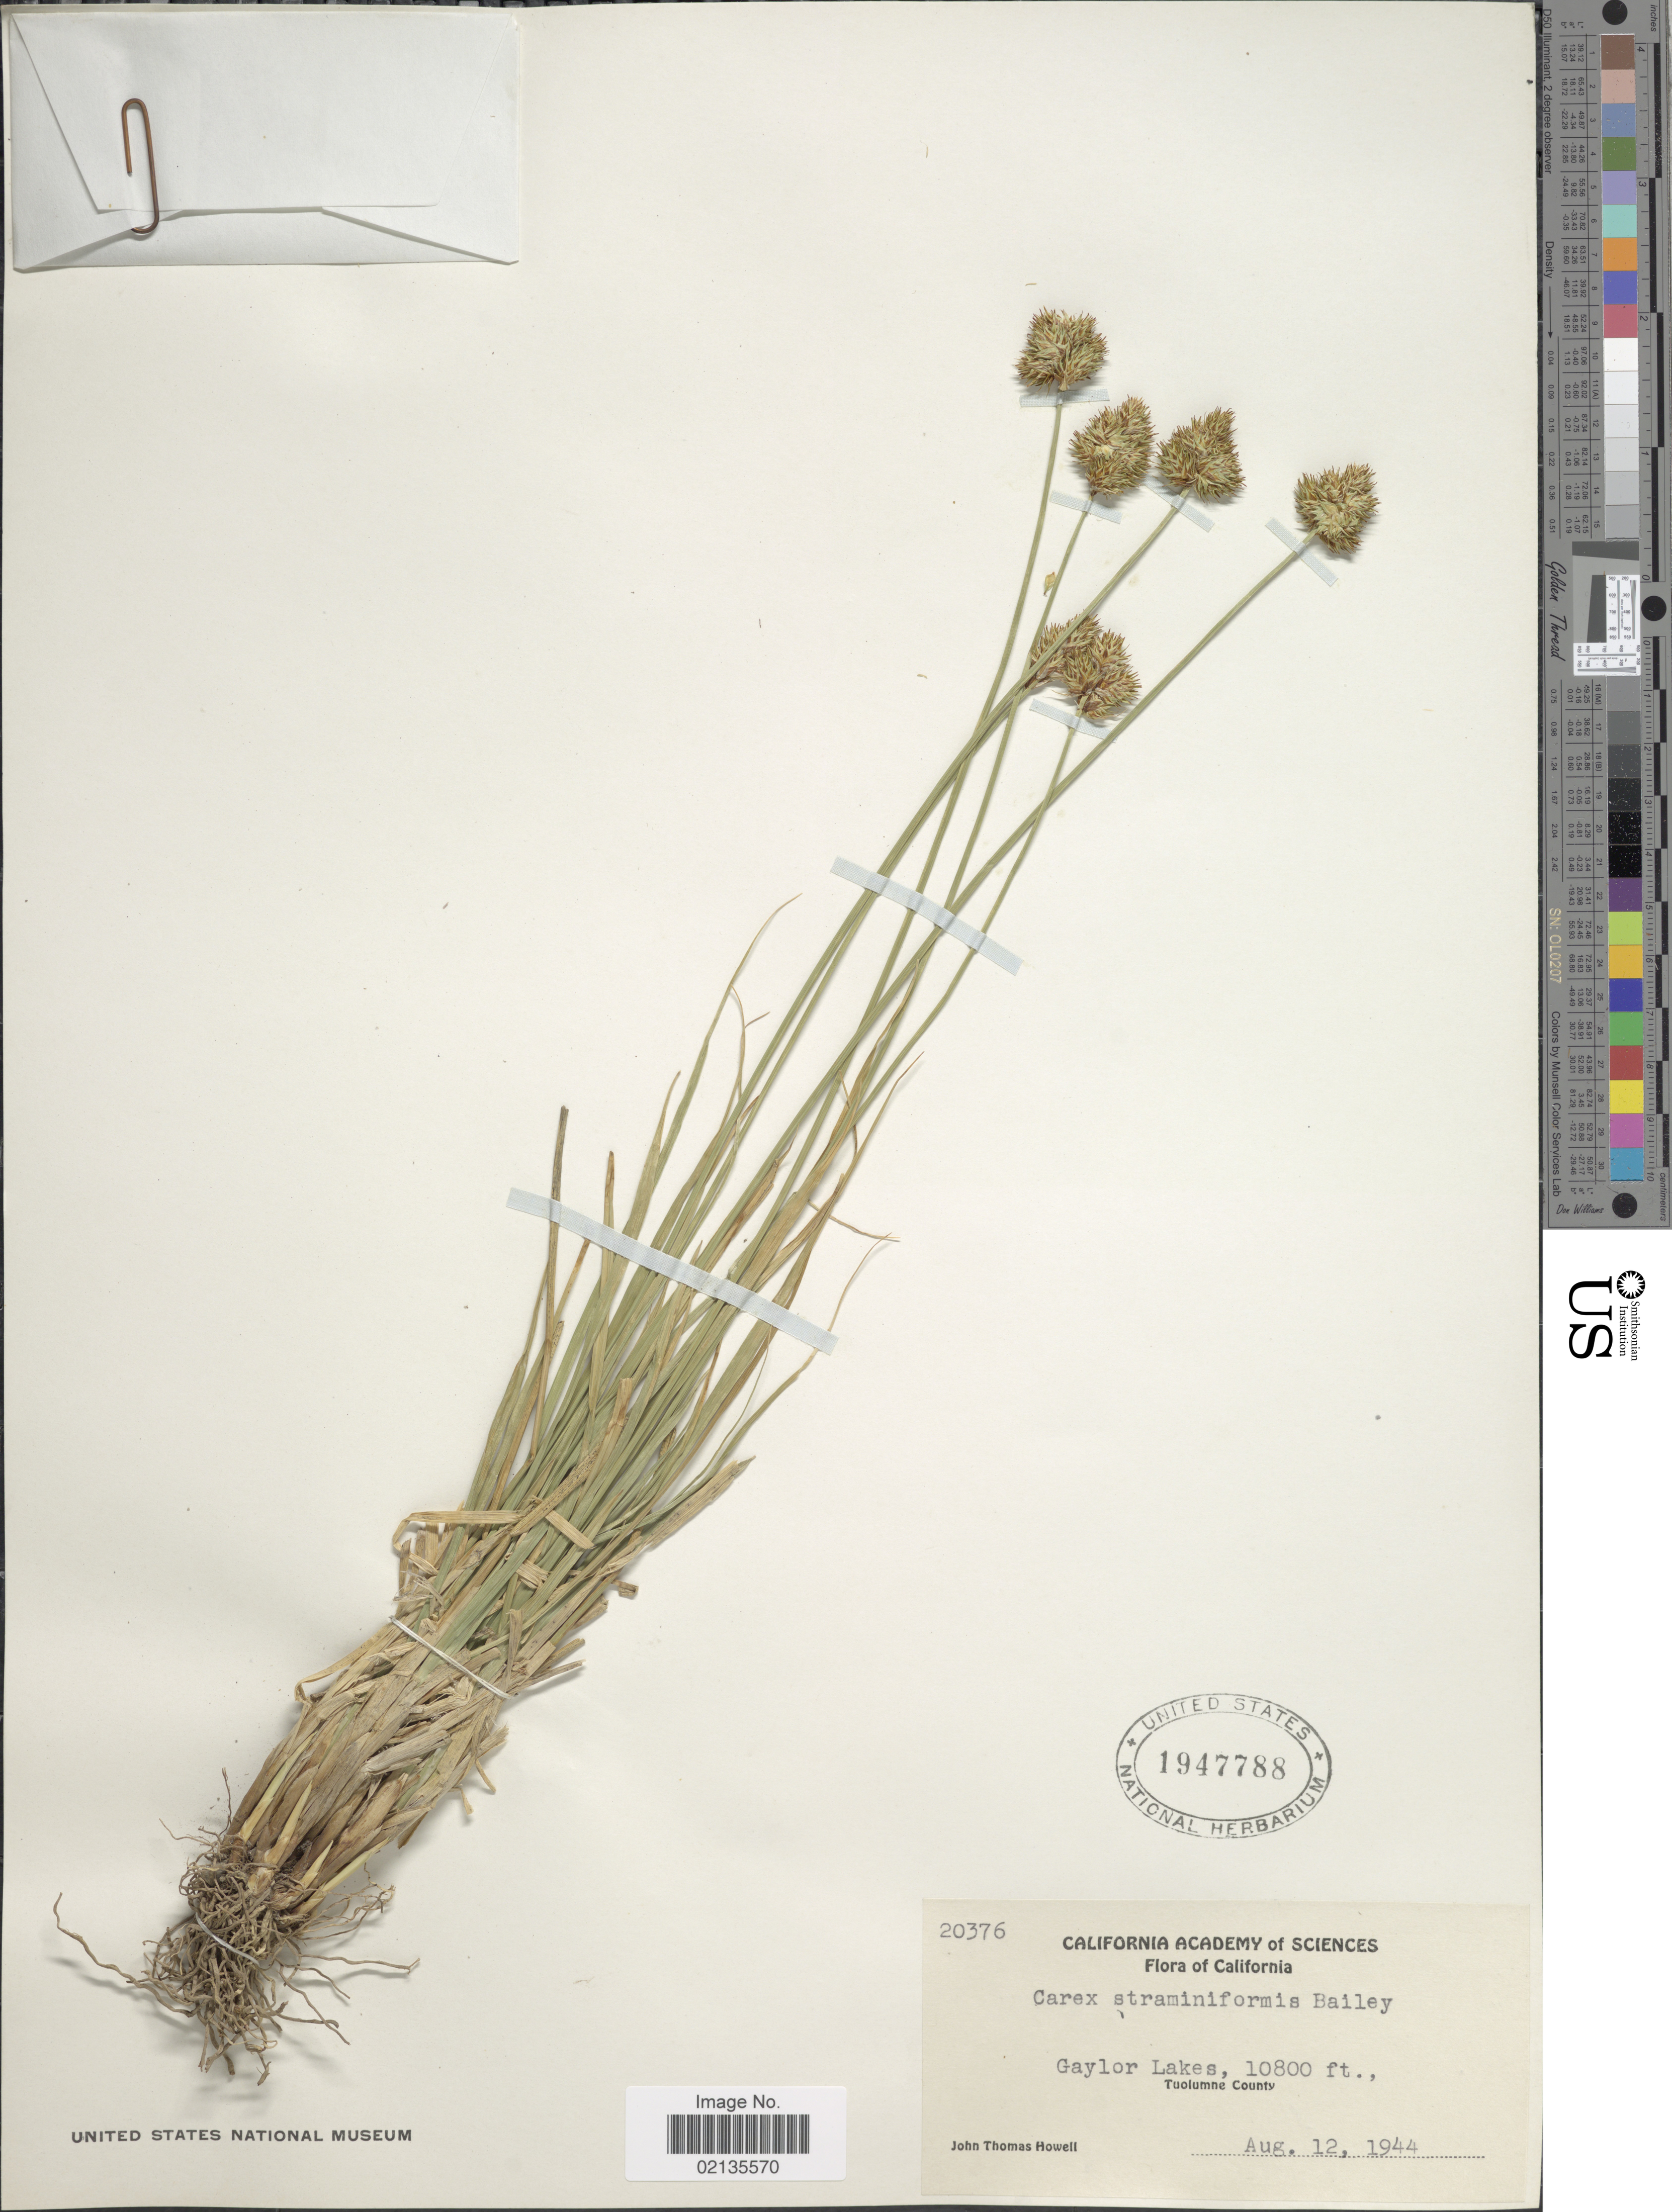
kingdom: Plantae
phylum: Tracheophyta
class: Liliopsida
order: Poales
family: Cyperaceae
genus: Carex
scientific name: Carex straminiformis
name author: L.H. Bailey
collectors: J. T. Howell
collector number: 20376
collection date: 1944-08-12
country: United States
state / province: California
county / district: Tuolumne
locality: Gaylor Lakes, Tuolumne County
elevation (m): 3292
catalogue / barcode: US 1947788